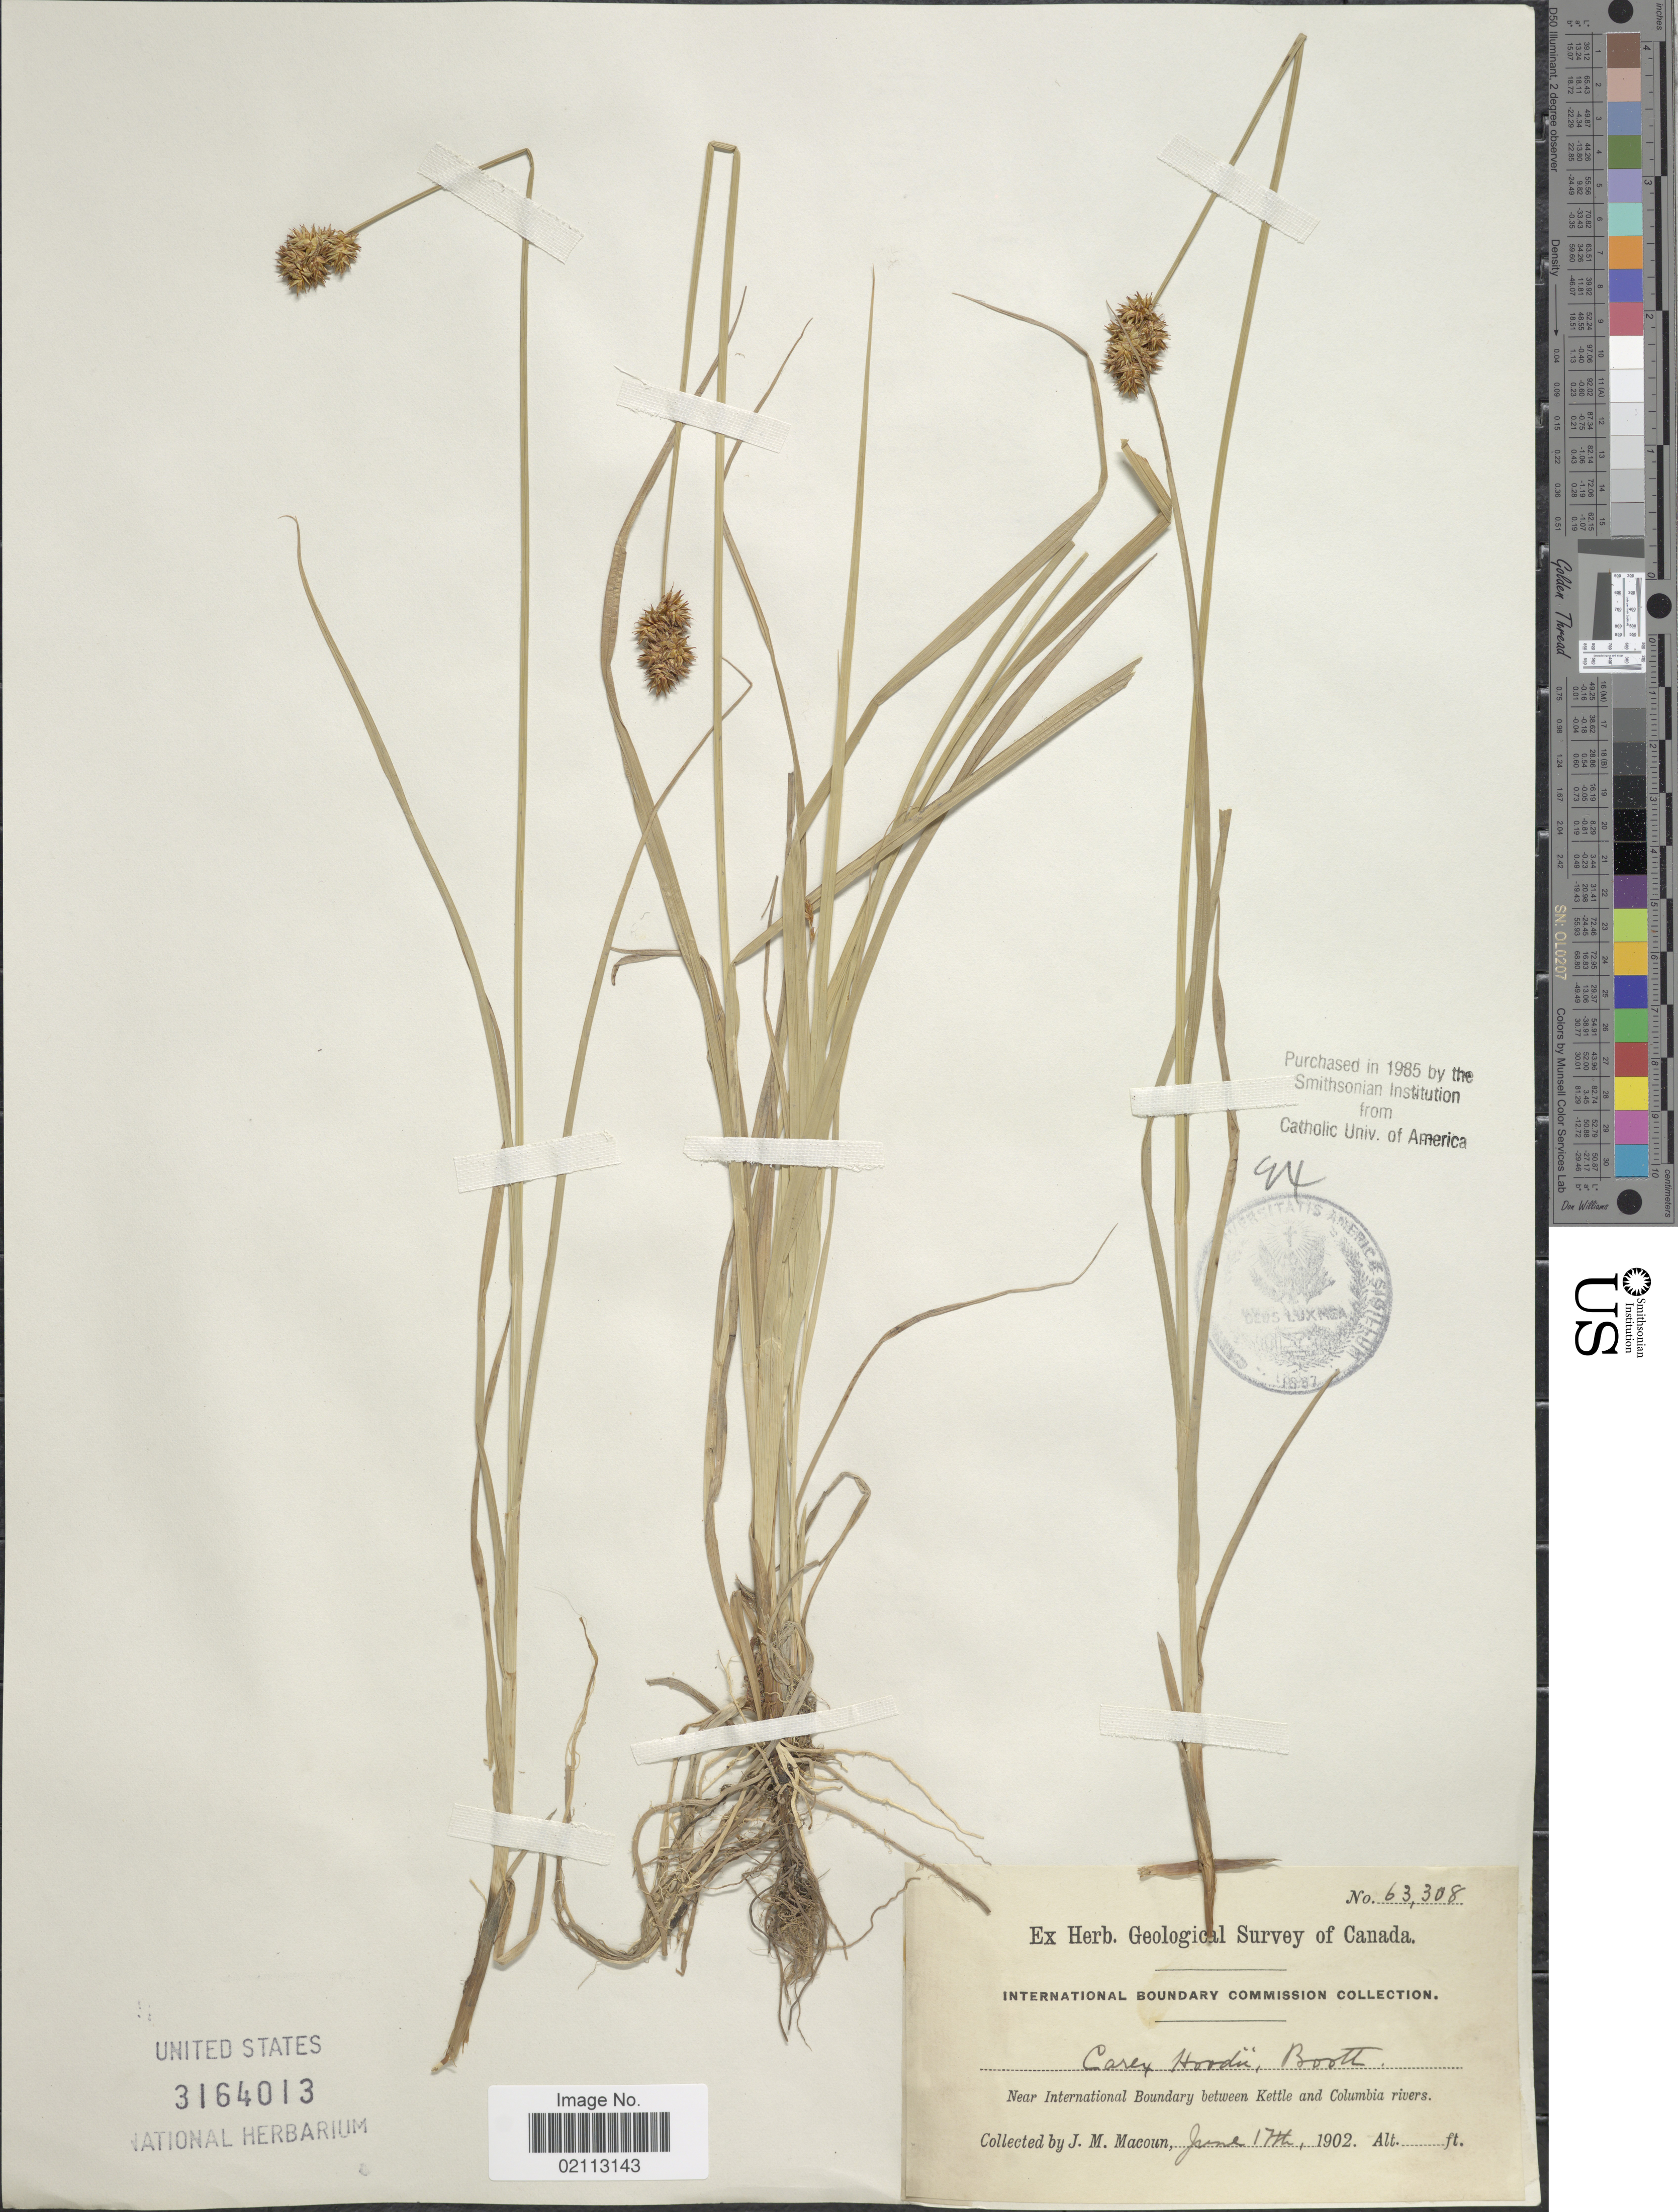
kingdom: Plantae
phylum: Tracheophyta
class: Liliopsida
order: Poales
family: Cyperaceae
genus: Carex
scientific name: Carex hoodii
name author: Boott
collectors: J. M. Macoun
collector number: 63308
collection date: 1902-06-17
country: Canada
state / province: British Columbia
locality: Near International Boundary between Kettle and Columbia rivers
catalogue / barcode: US 3164013